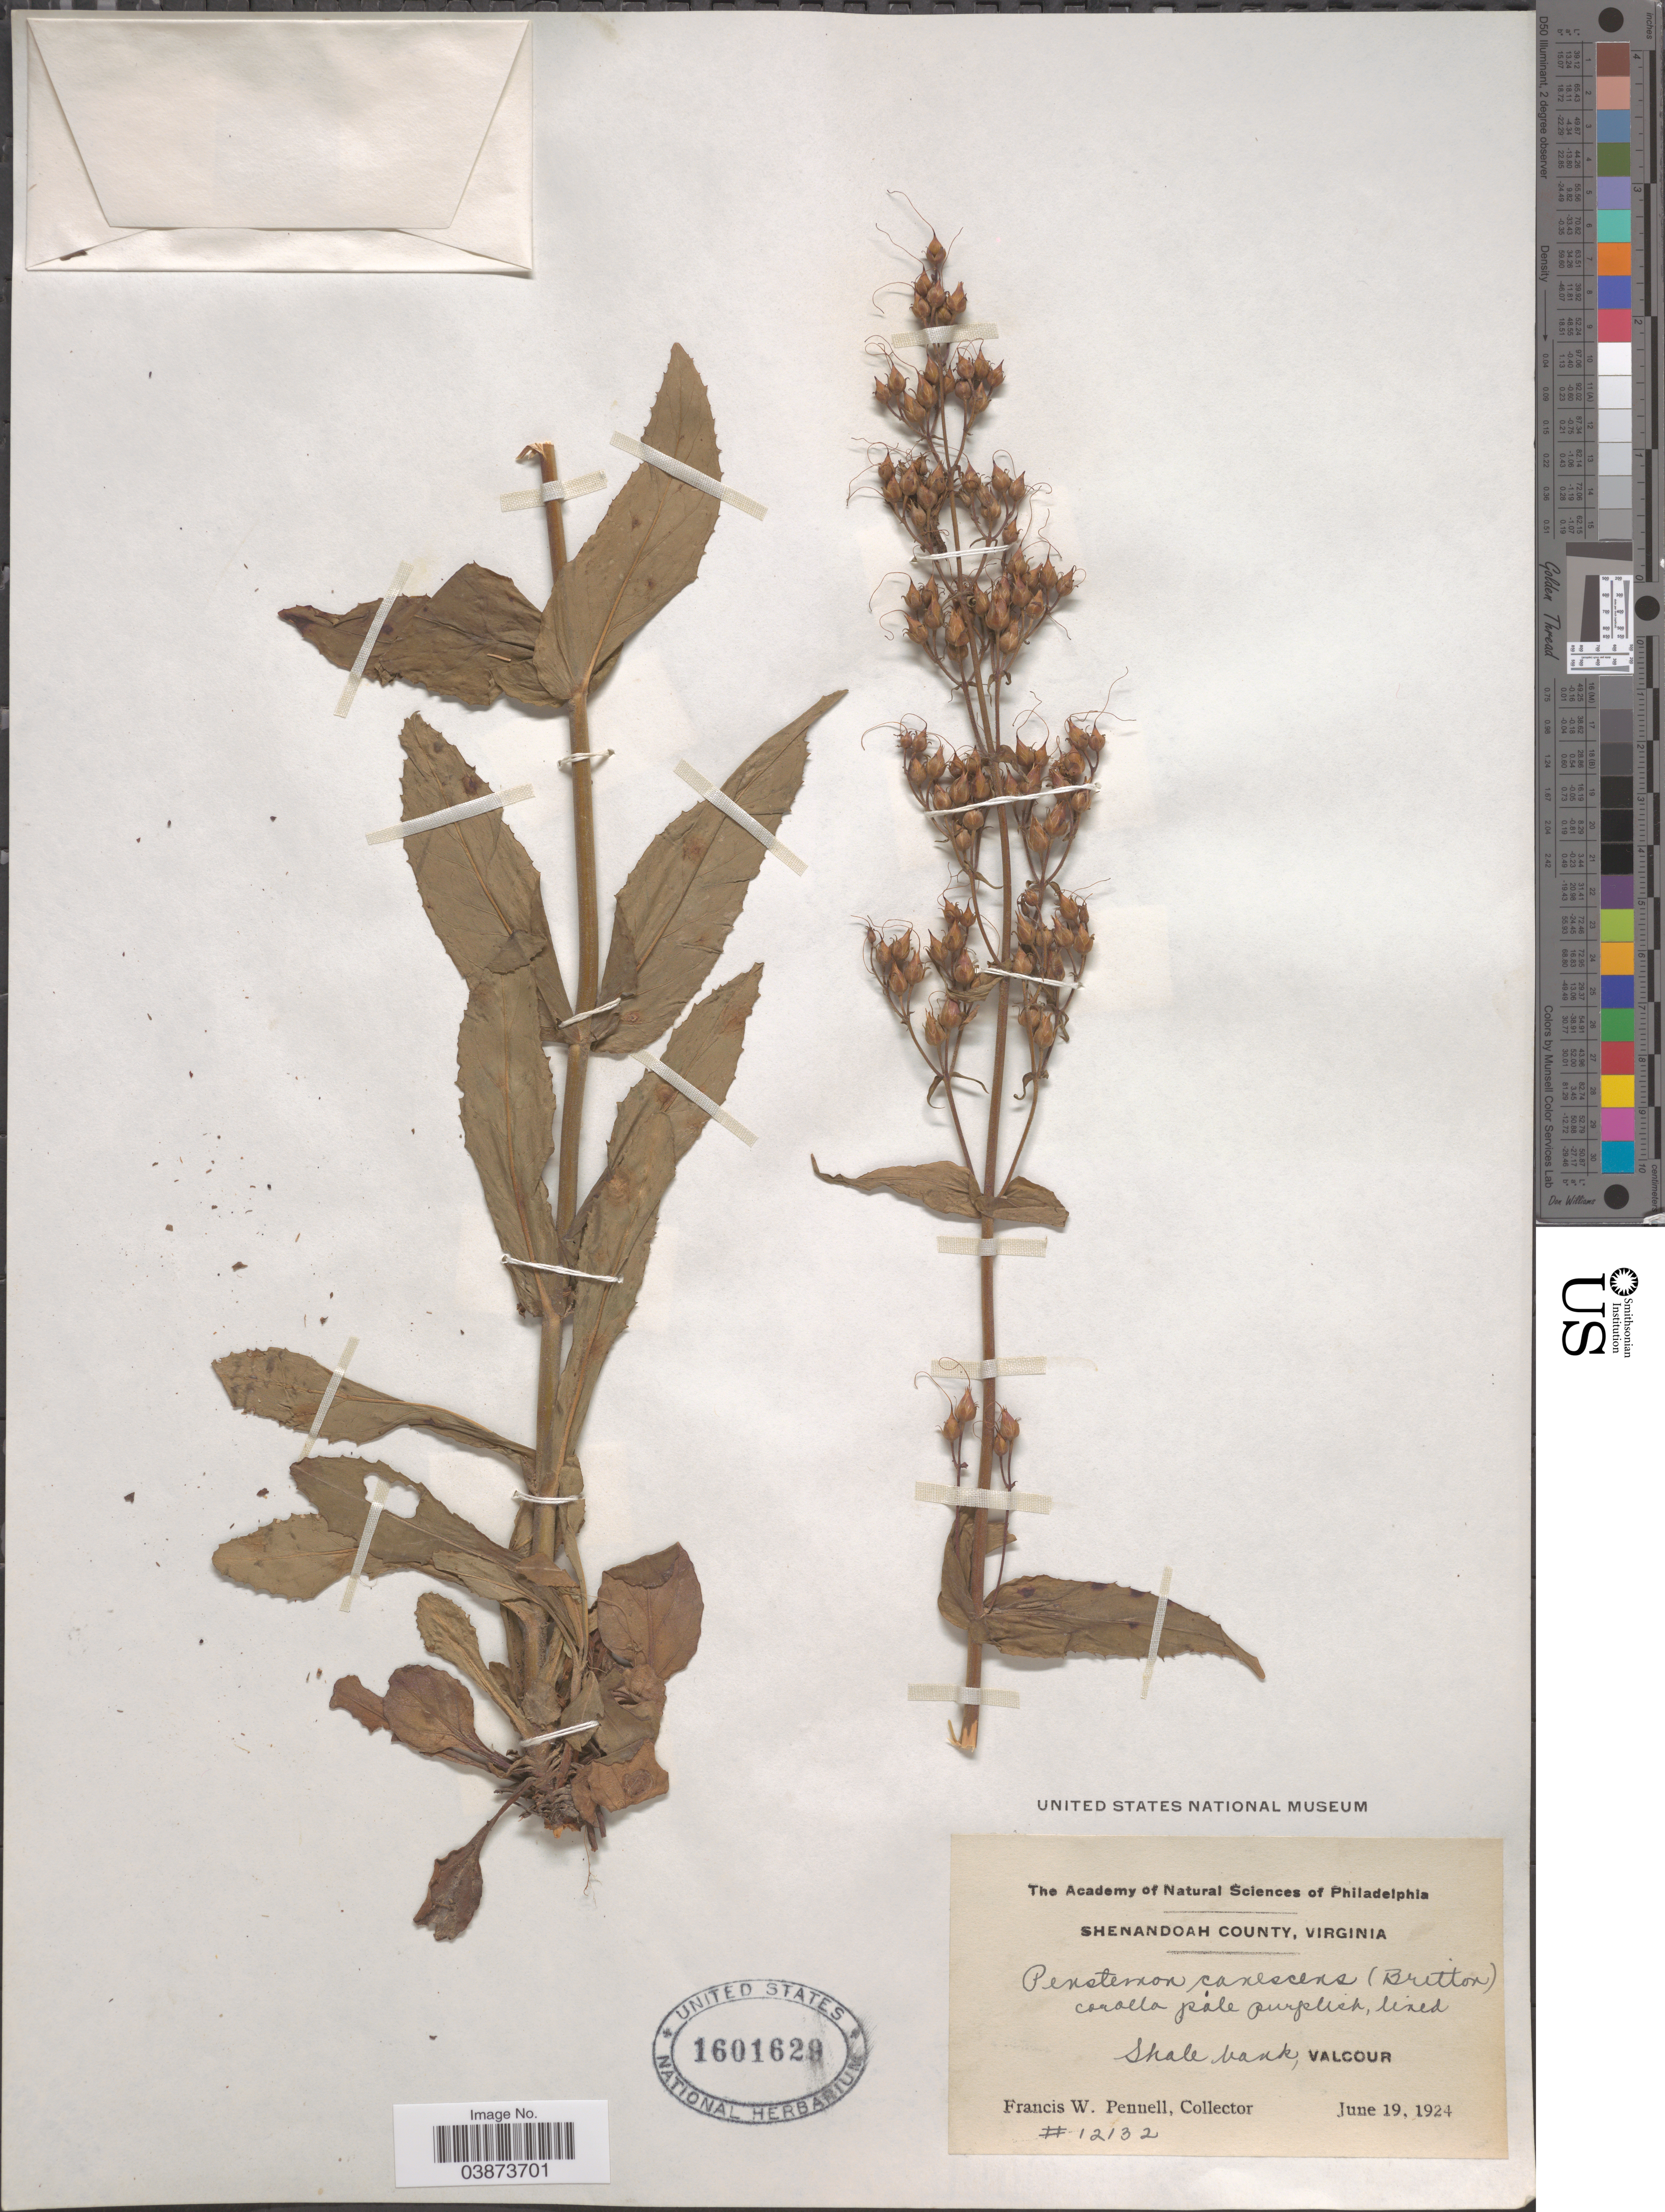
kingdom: Plantae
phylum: Tracheophyta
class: Magnoliopsida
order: Lamiales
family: Plantaginaceae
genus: Penstemon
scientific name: Penstemon canescens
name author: L.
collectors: F. W. Pennell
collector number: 12132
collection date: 1924-06-19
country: United States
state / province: Virginia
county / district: Shenandoah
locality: Shenandoah County. Shale bank, Valcour.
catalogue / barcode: US 1601629